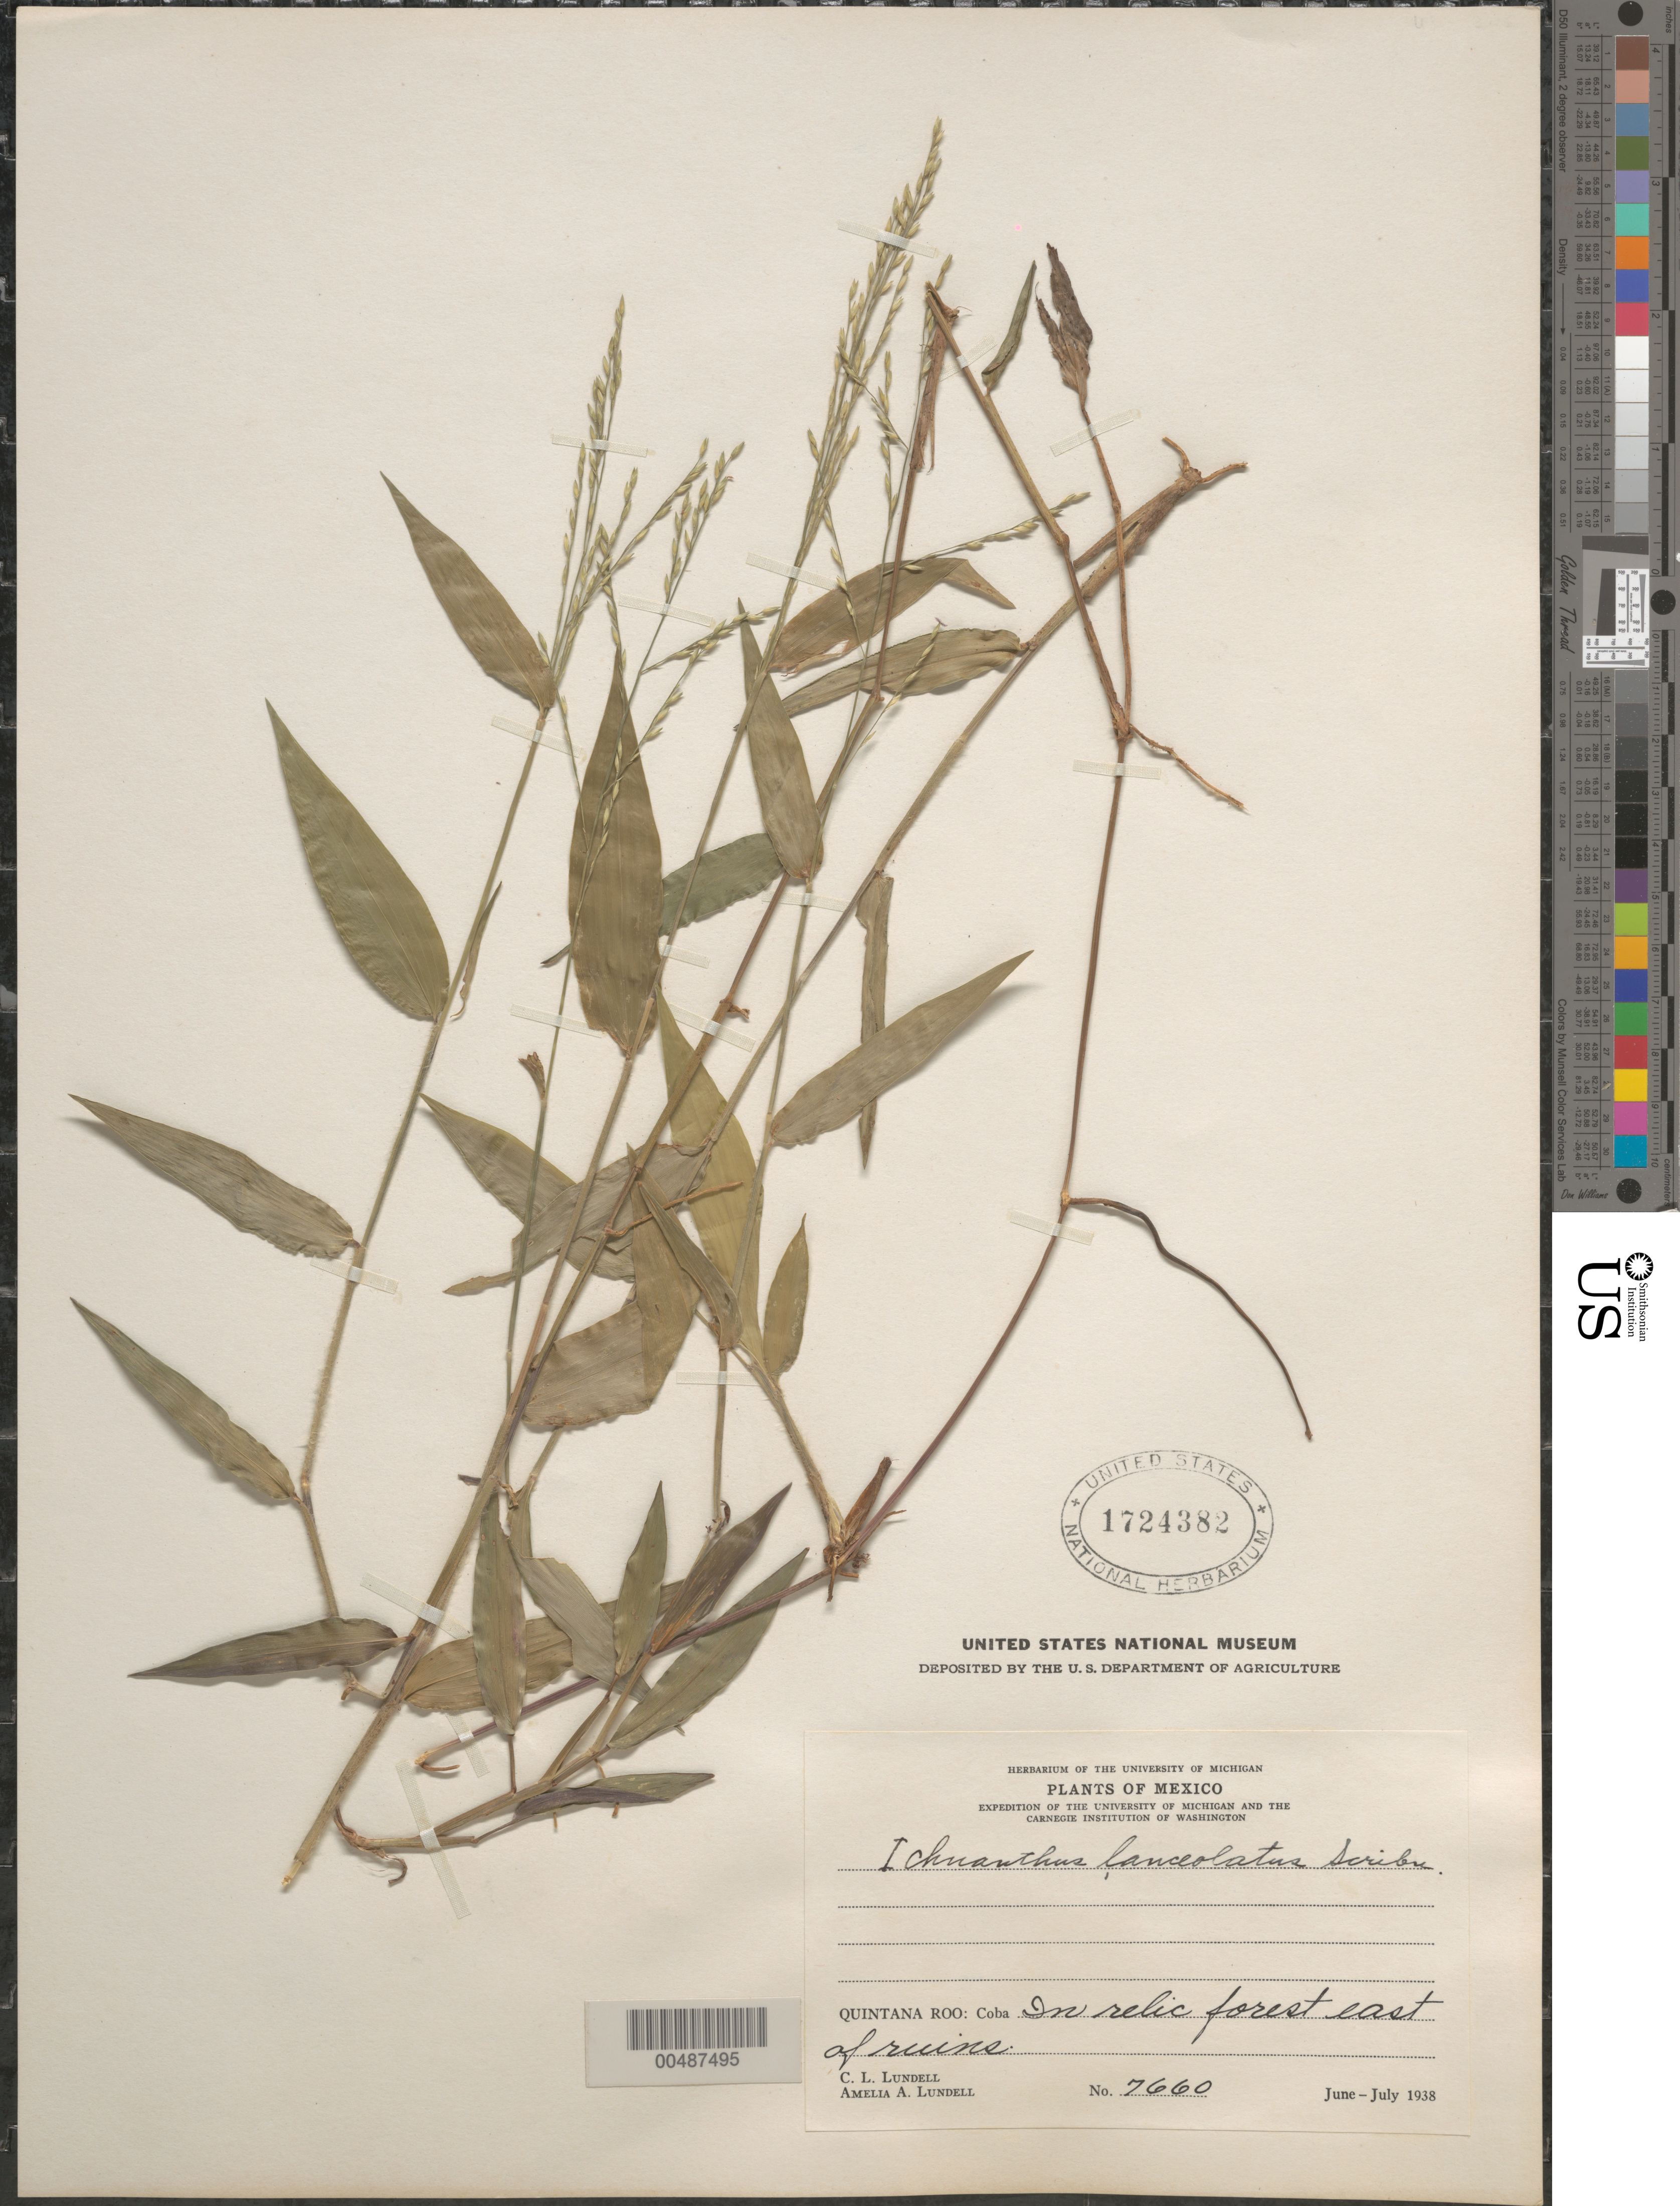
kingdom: Plantae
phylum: Tracheophyta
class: Liliopsida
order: Poales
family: Poaceae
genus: Ichnanthus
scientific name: Ichnanthus lanceolatus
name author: Scribn. & J.G. Sm.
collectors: C. L. Lundell & A. A. Lundell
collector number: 7660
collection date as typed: Jun 1938 to -- Jul 1938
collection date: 1938-06/1938-07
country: Mexico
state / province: Quintana Roo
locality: Coba, E of ruins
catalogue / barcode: US 1724382